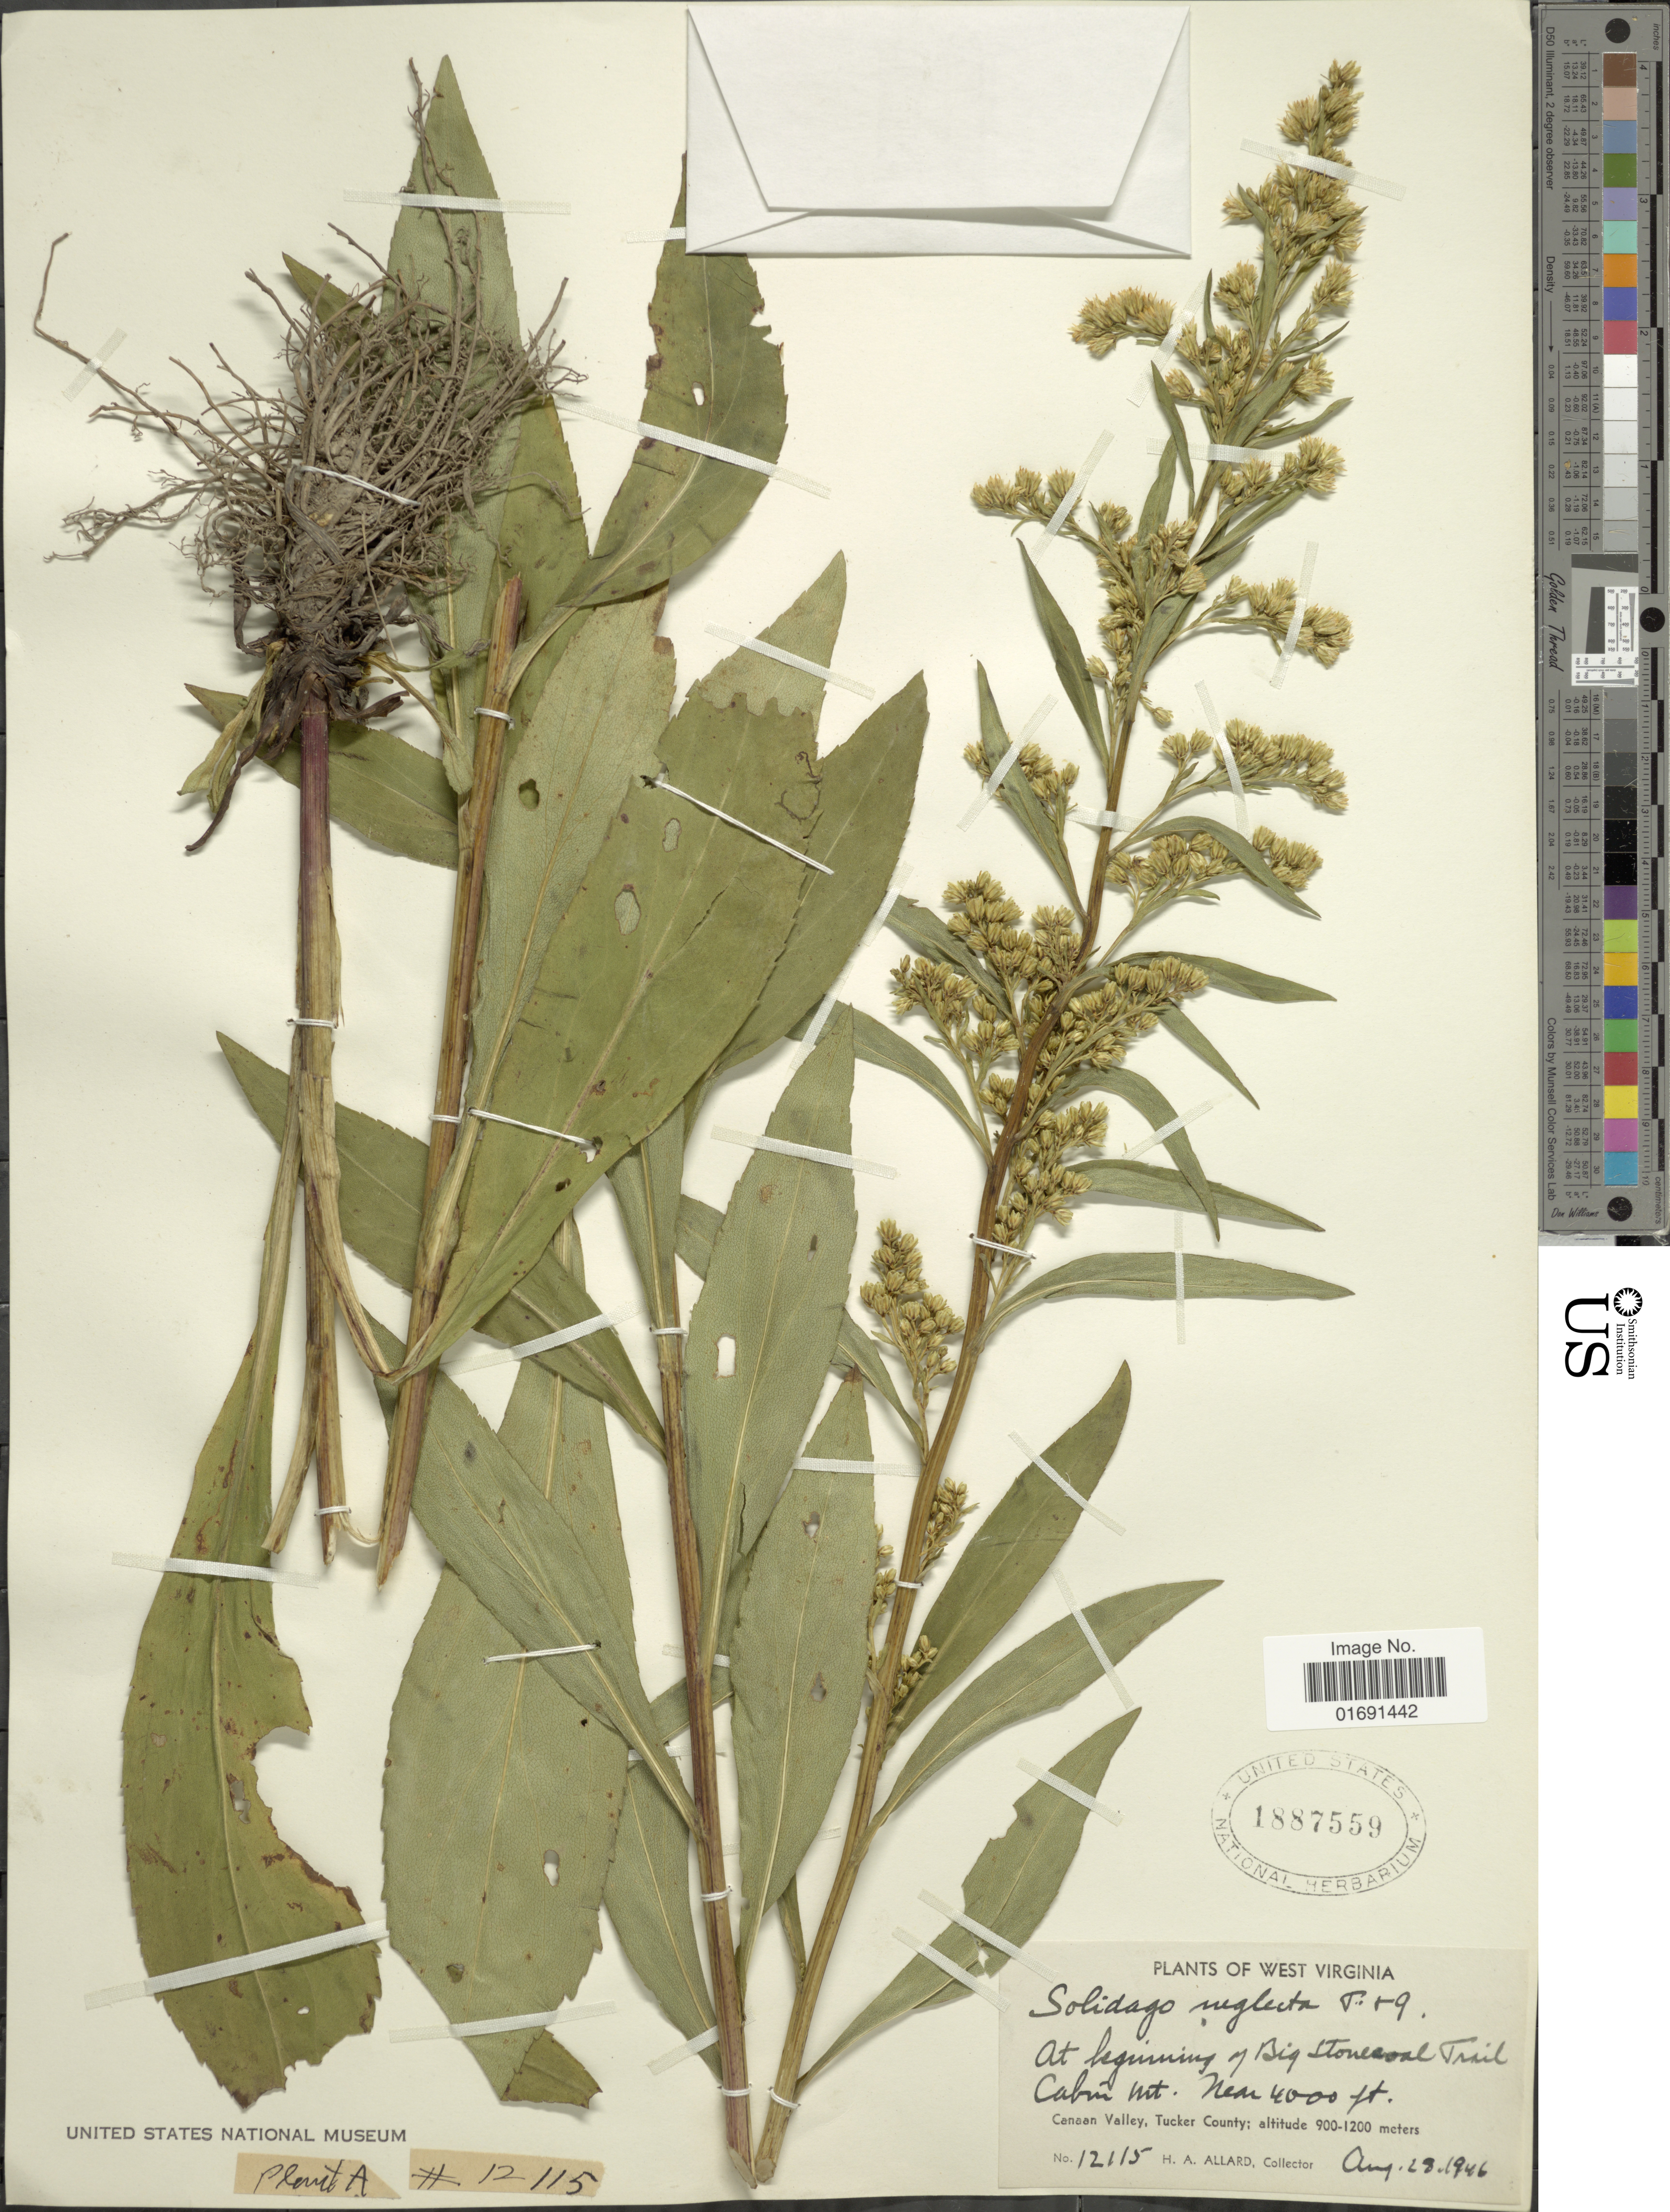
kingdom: Plantae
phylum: Tracheophyta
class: Magnoliopsida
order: Asterales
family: Asteraceae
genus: Solidago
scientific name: Solidago uniligulata var. neglecta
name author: Fernald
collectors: H. A. Allard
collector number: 12115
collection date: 1946-08-28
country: United States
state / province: West Virginia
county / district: Tucker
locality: At beginning of Stonecoal Trail Cabin Mt., Canaan Valley, Tucker County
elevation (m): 900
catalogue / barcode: US 1887559